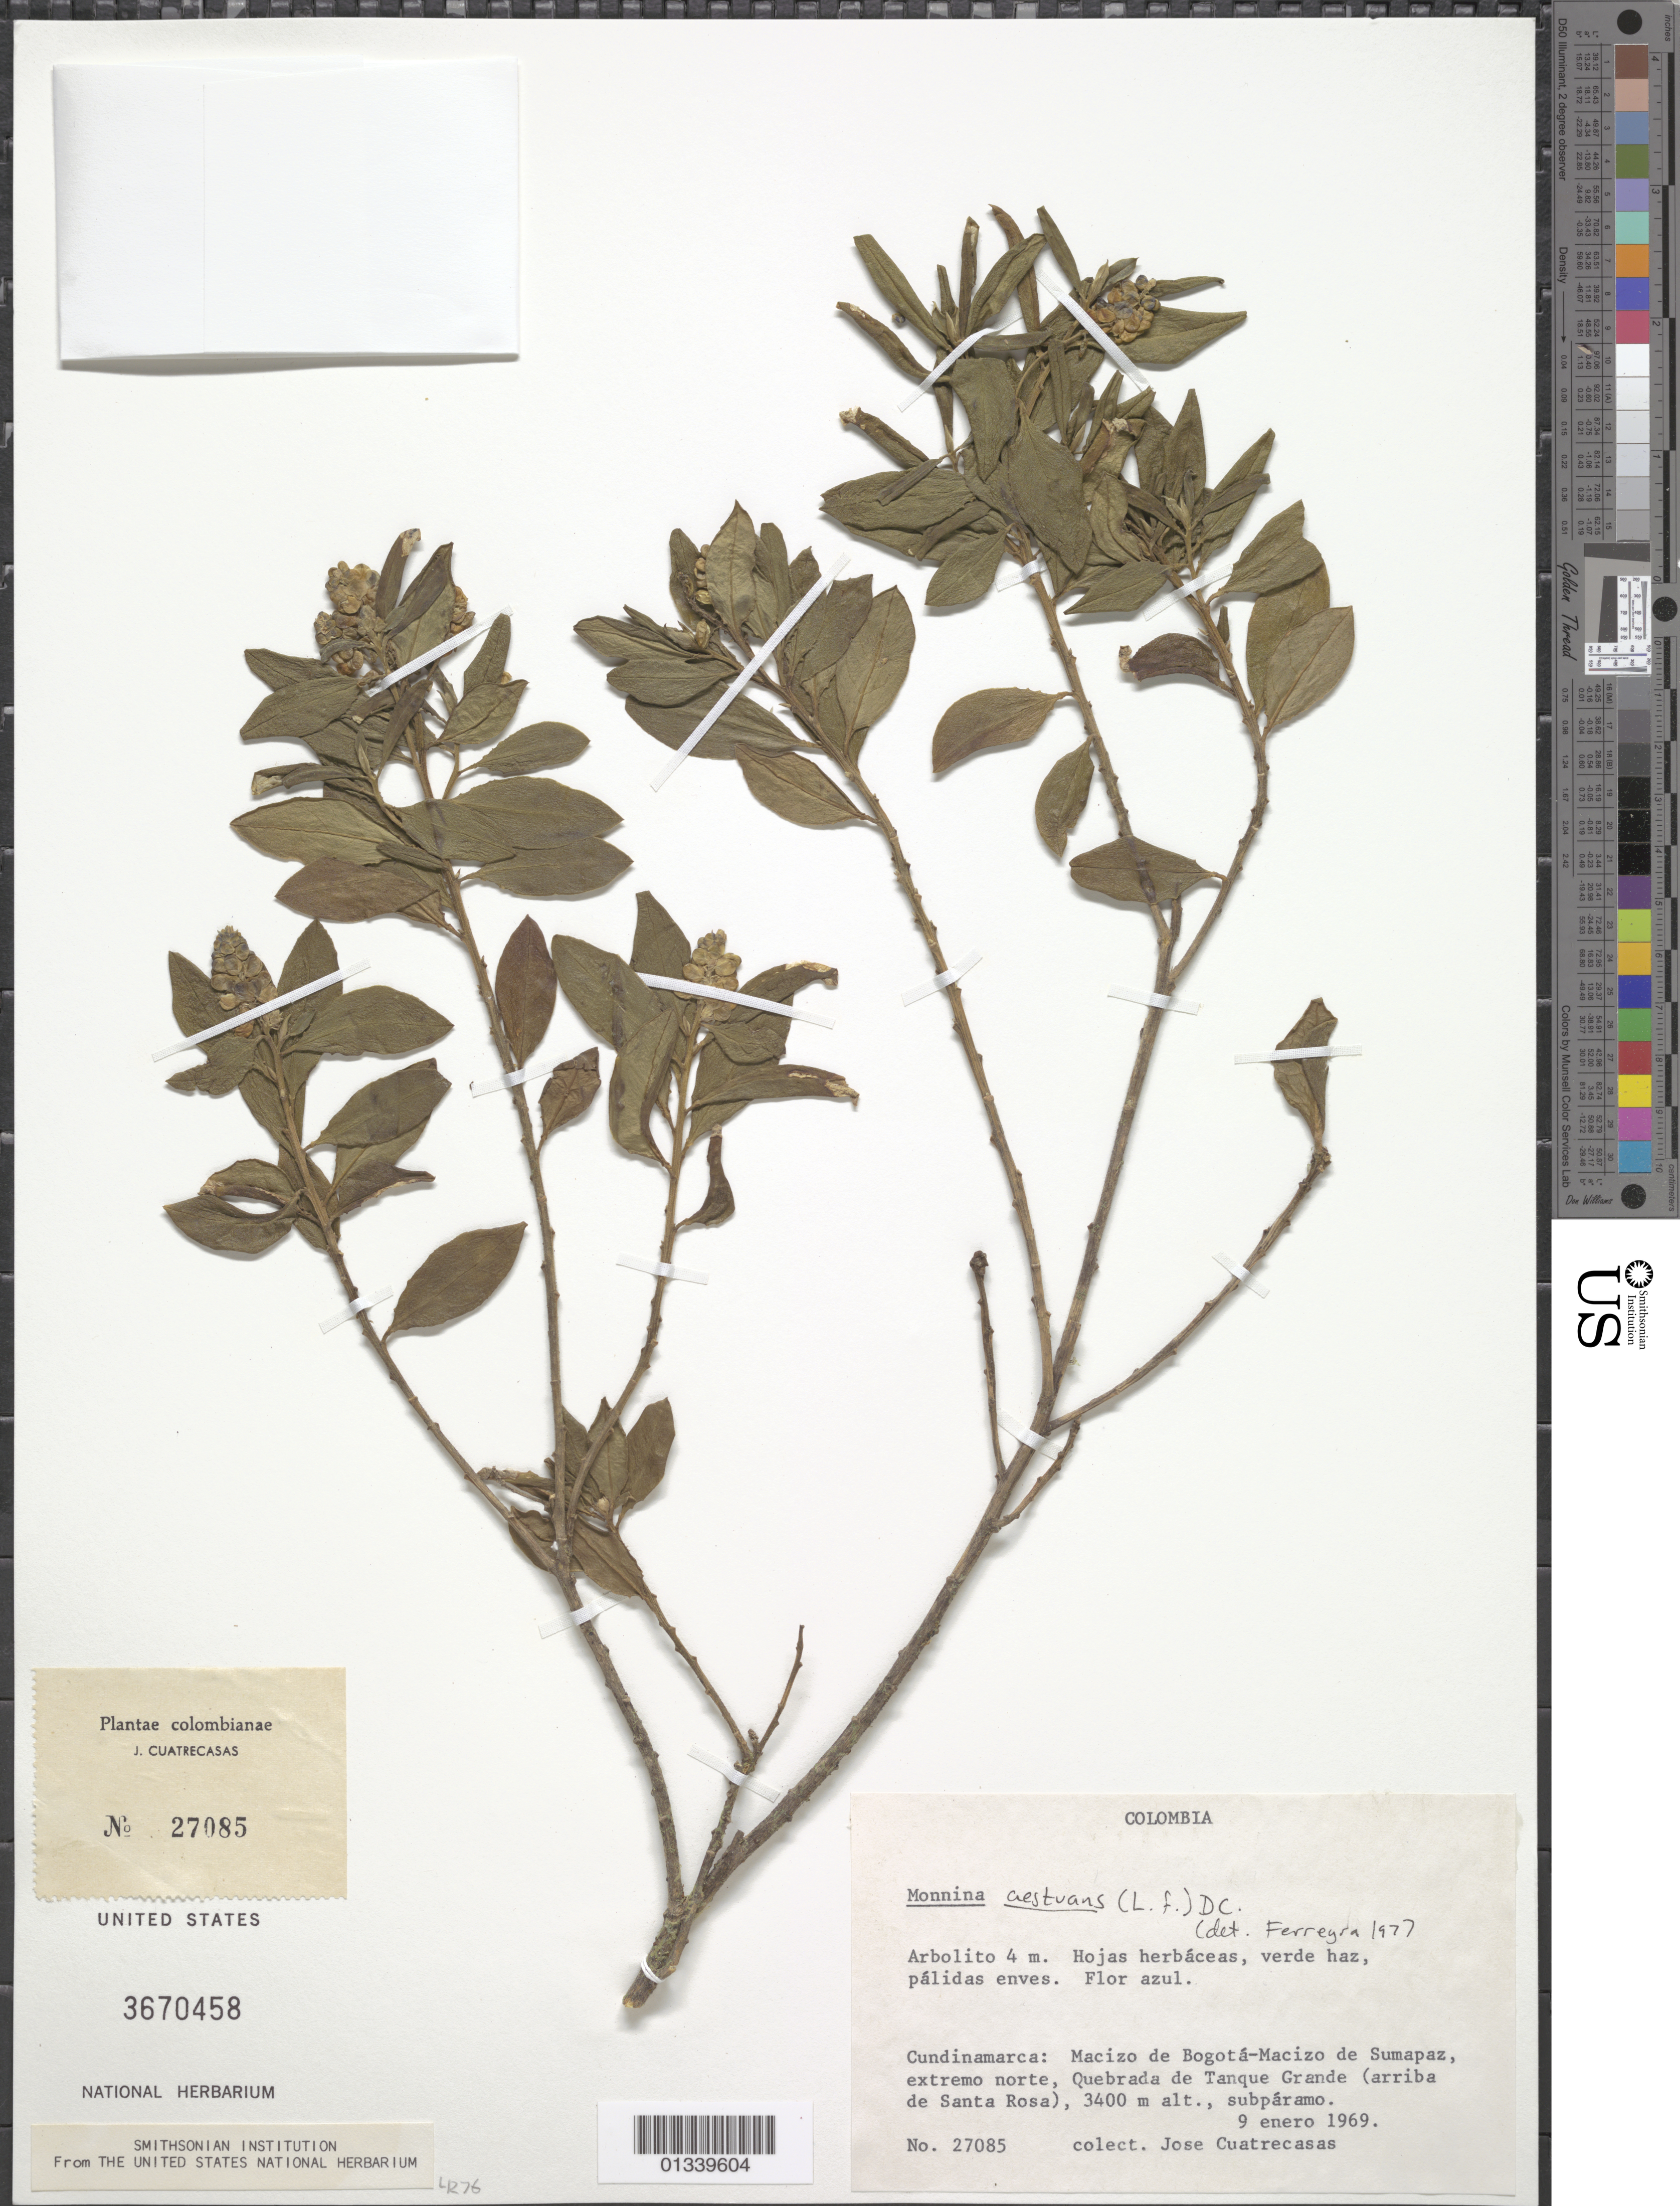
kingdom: Plantae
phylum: Tracheophyta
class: Magnoliopsida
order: Fabales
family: Polygalaceae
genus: Monnina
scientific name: Monnina aestuans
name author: (L. f.) DC.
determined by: Ferreyra, R. A.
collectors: J. Cuatrecasas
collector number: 27085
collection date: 1969-01-09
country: Colombia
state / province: Cundinamarca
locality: Macizo de Bogota-Macizo de Sumapaz, extremo norte, Quebrada de Tanque Grande (arriba de Sannta Rosa.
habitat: Subparamo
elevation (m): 3400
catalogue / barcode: US 3670458